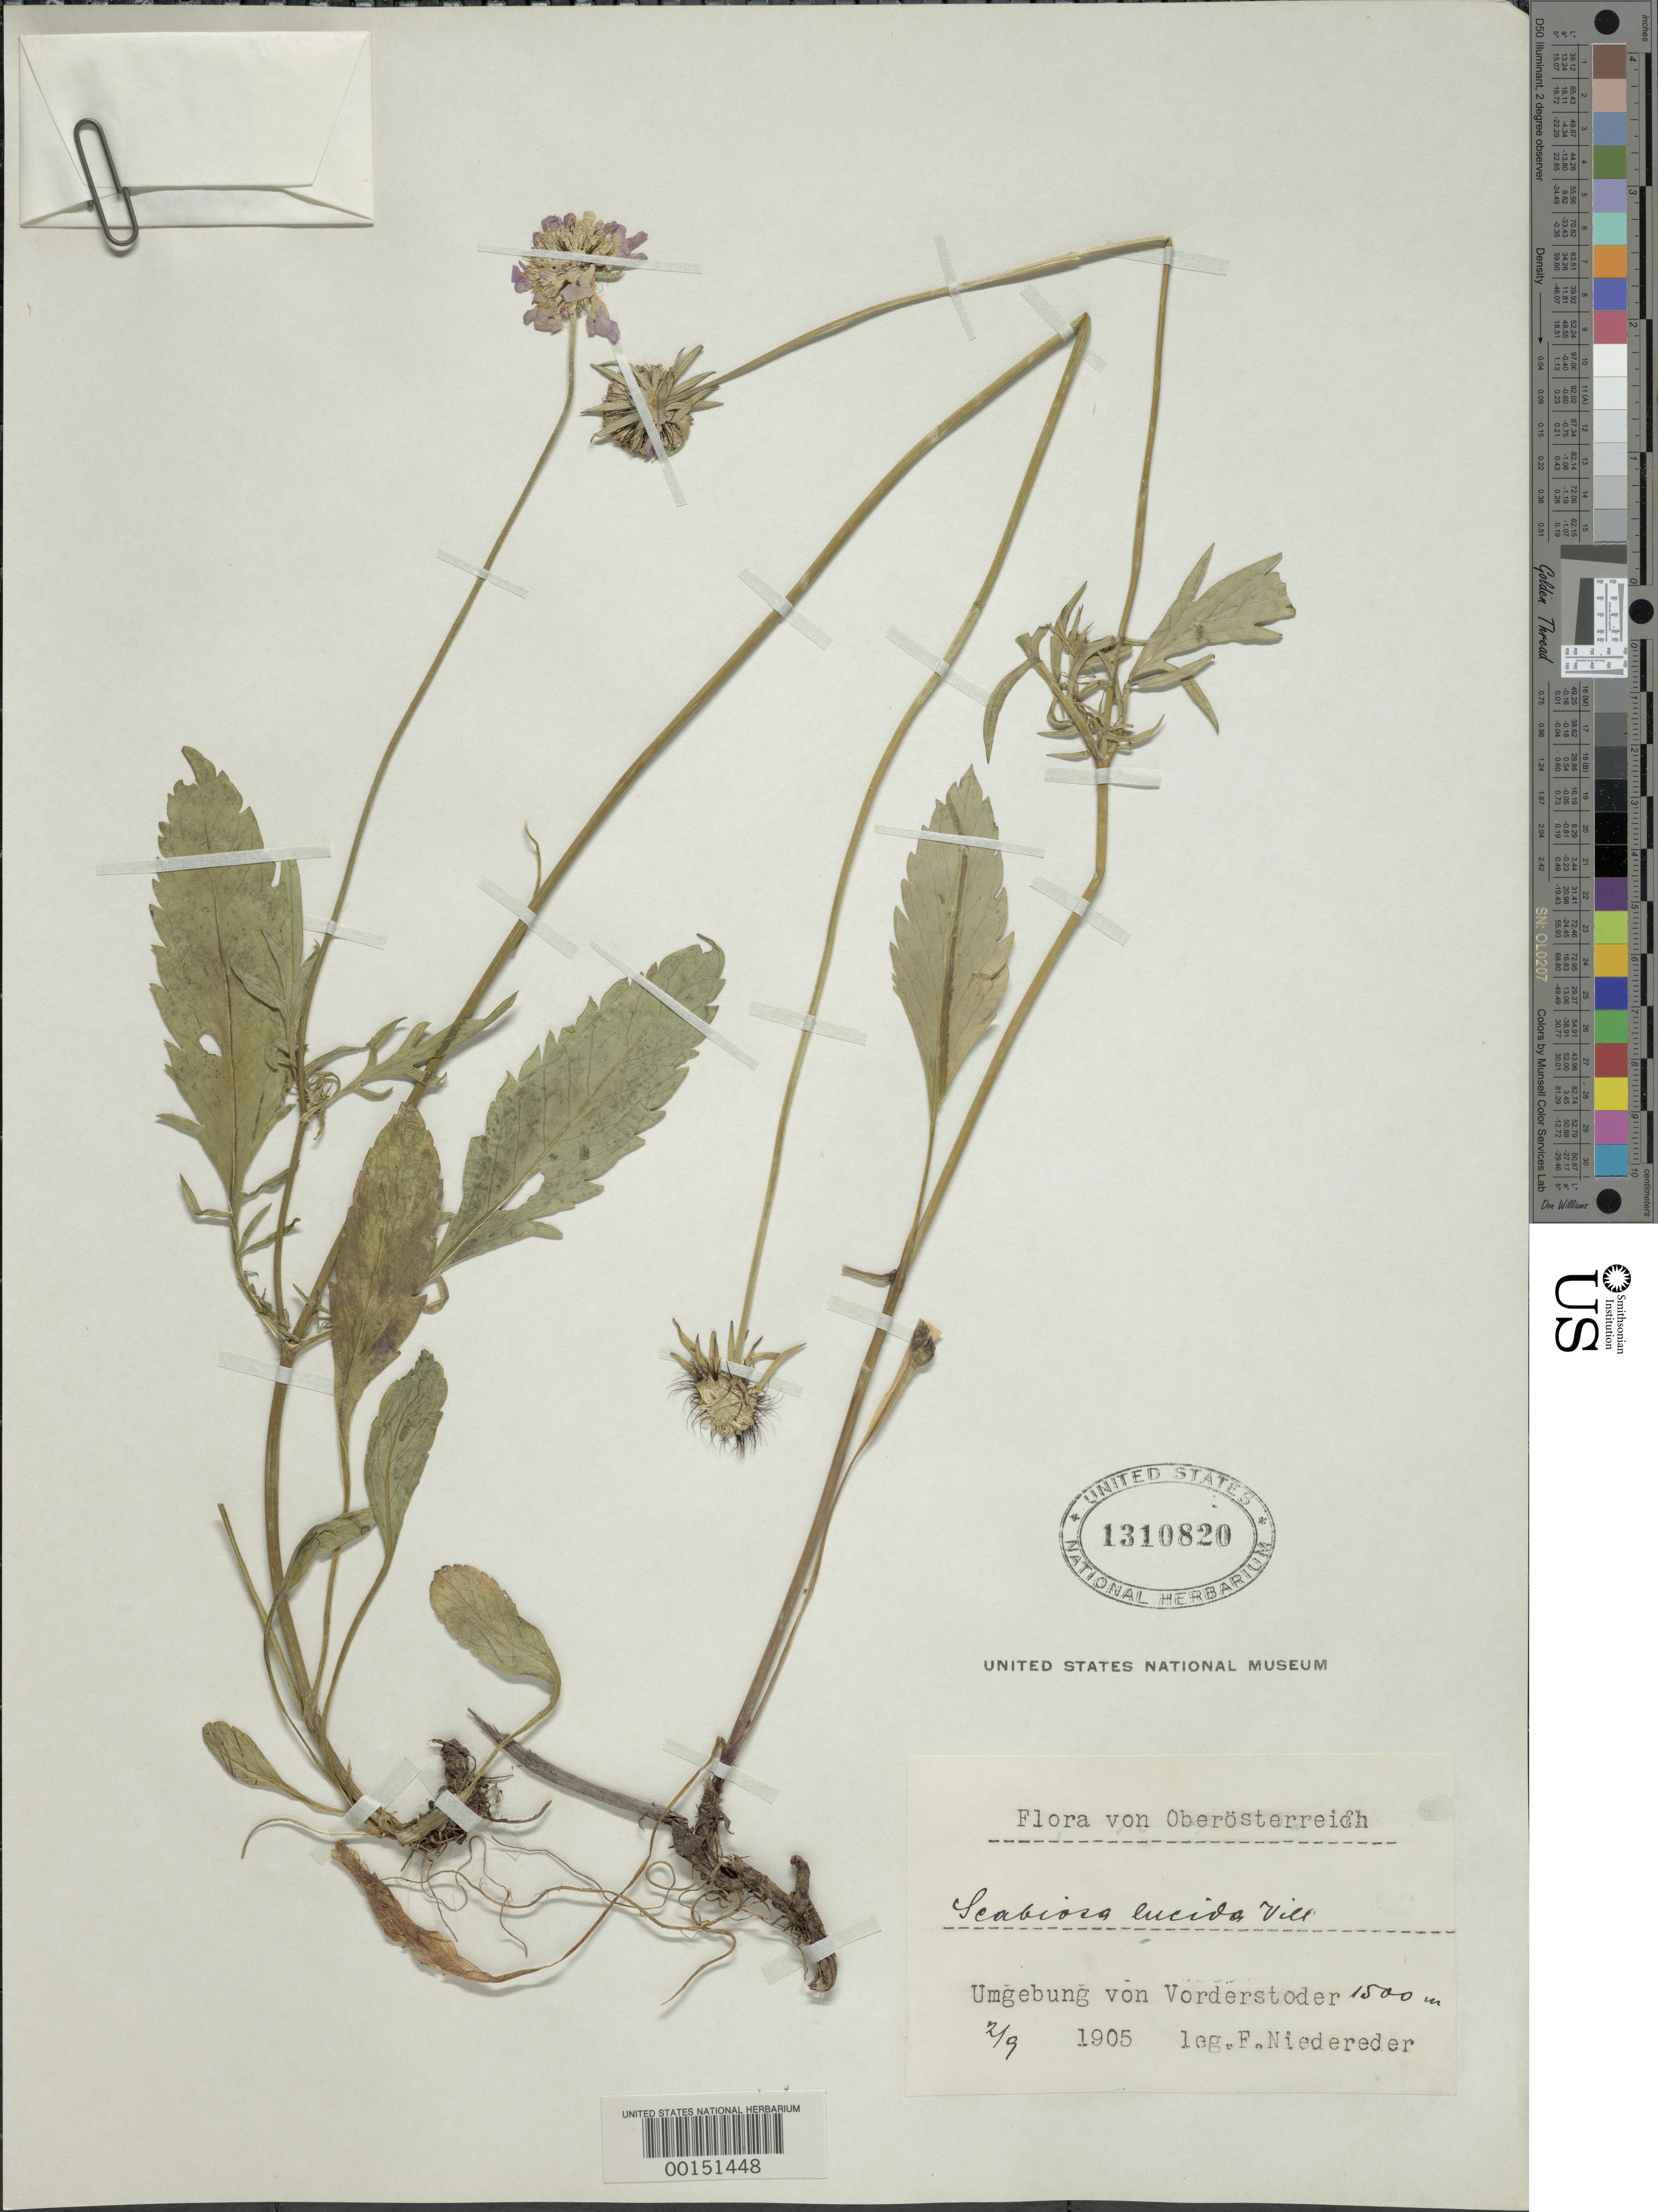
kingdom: Plantae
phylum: Tracheophyta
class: Magnoliopsida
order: Dipsacales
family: Caprifoliaceae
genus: Scabiosa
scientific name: Scabiosa lucida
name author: Vill.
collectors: F. Niedereder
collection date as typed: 02 Sep 1905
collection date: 1905-09-02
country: Austria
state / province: Oberosterreich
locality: Umgebung von Vorderstoder. [environment of Vorderstoder. (Upper Austria = Oberösterreich State.)]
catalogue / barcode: US 1310820